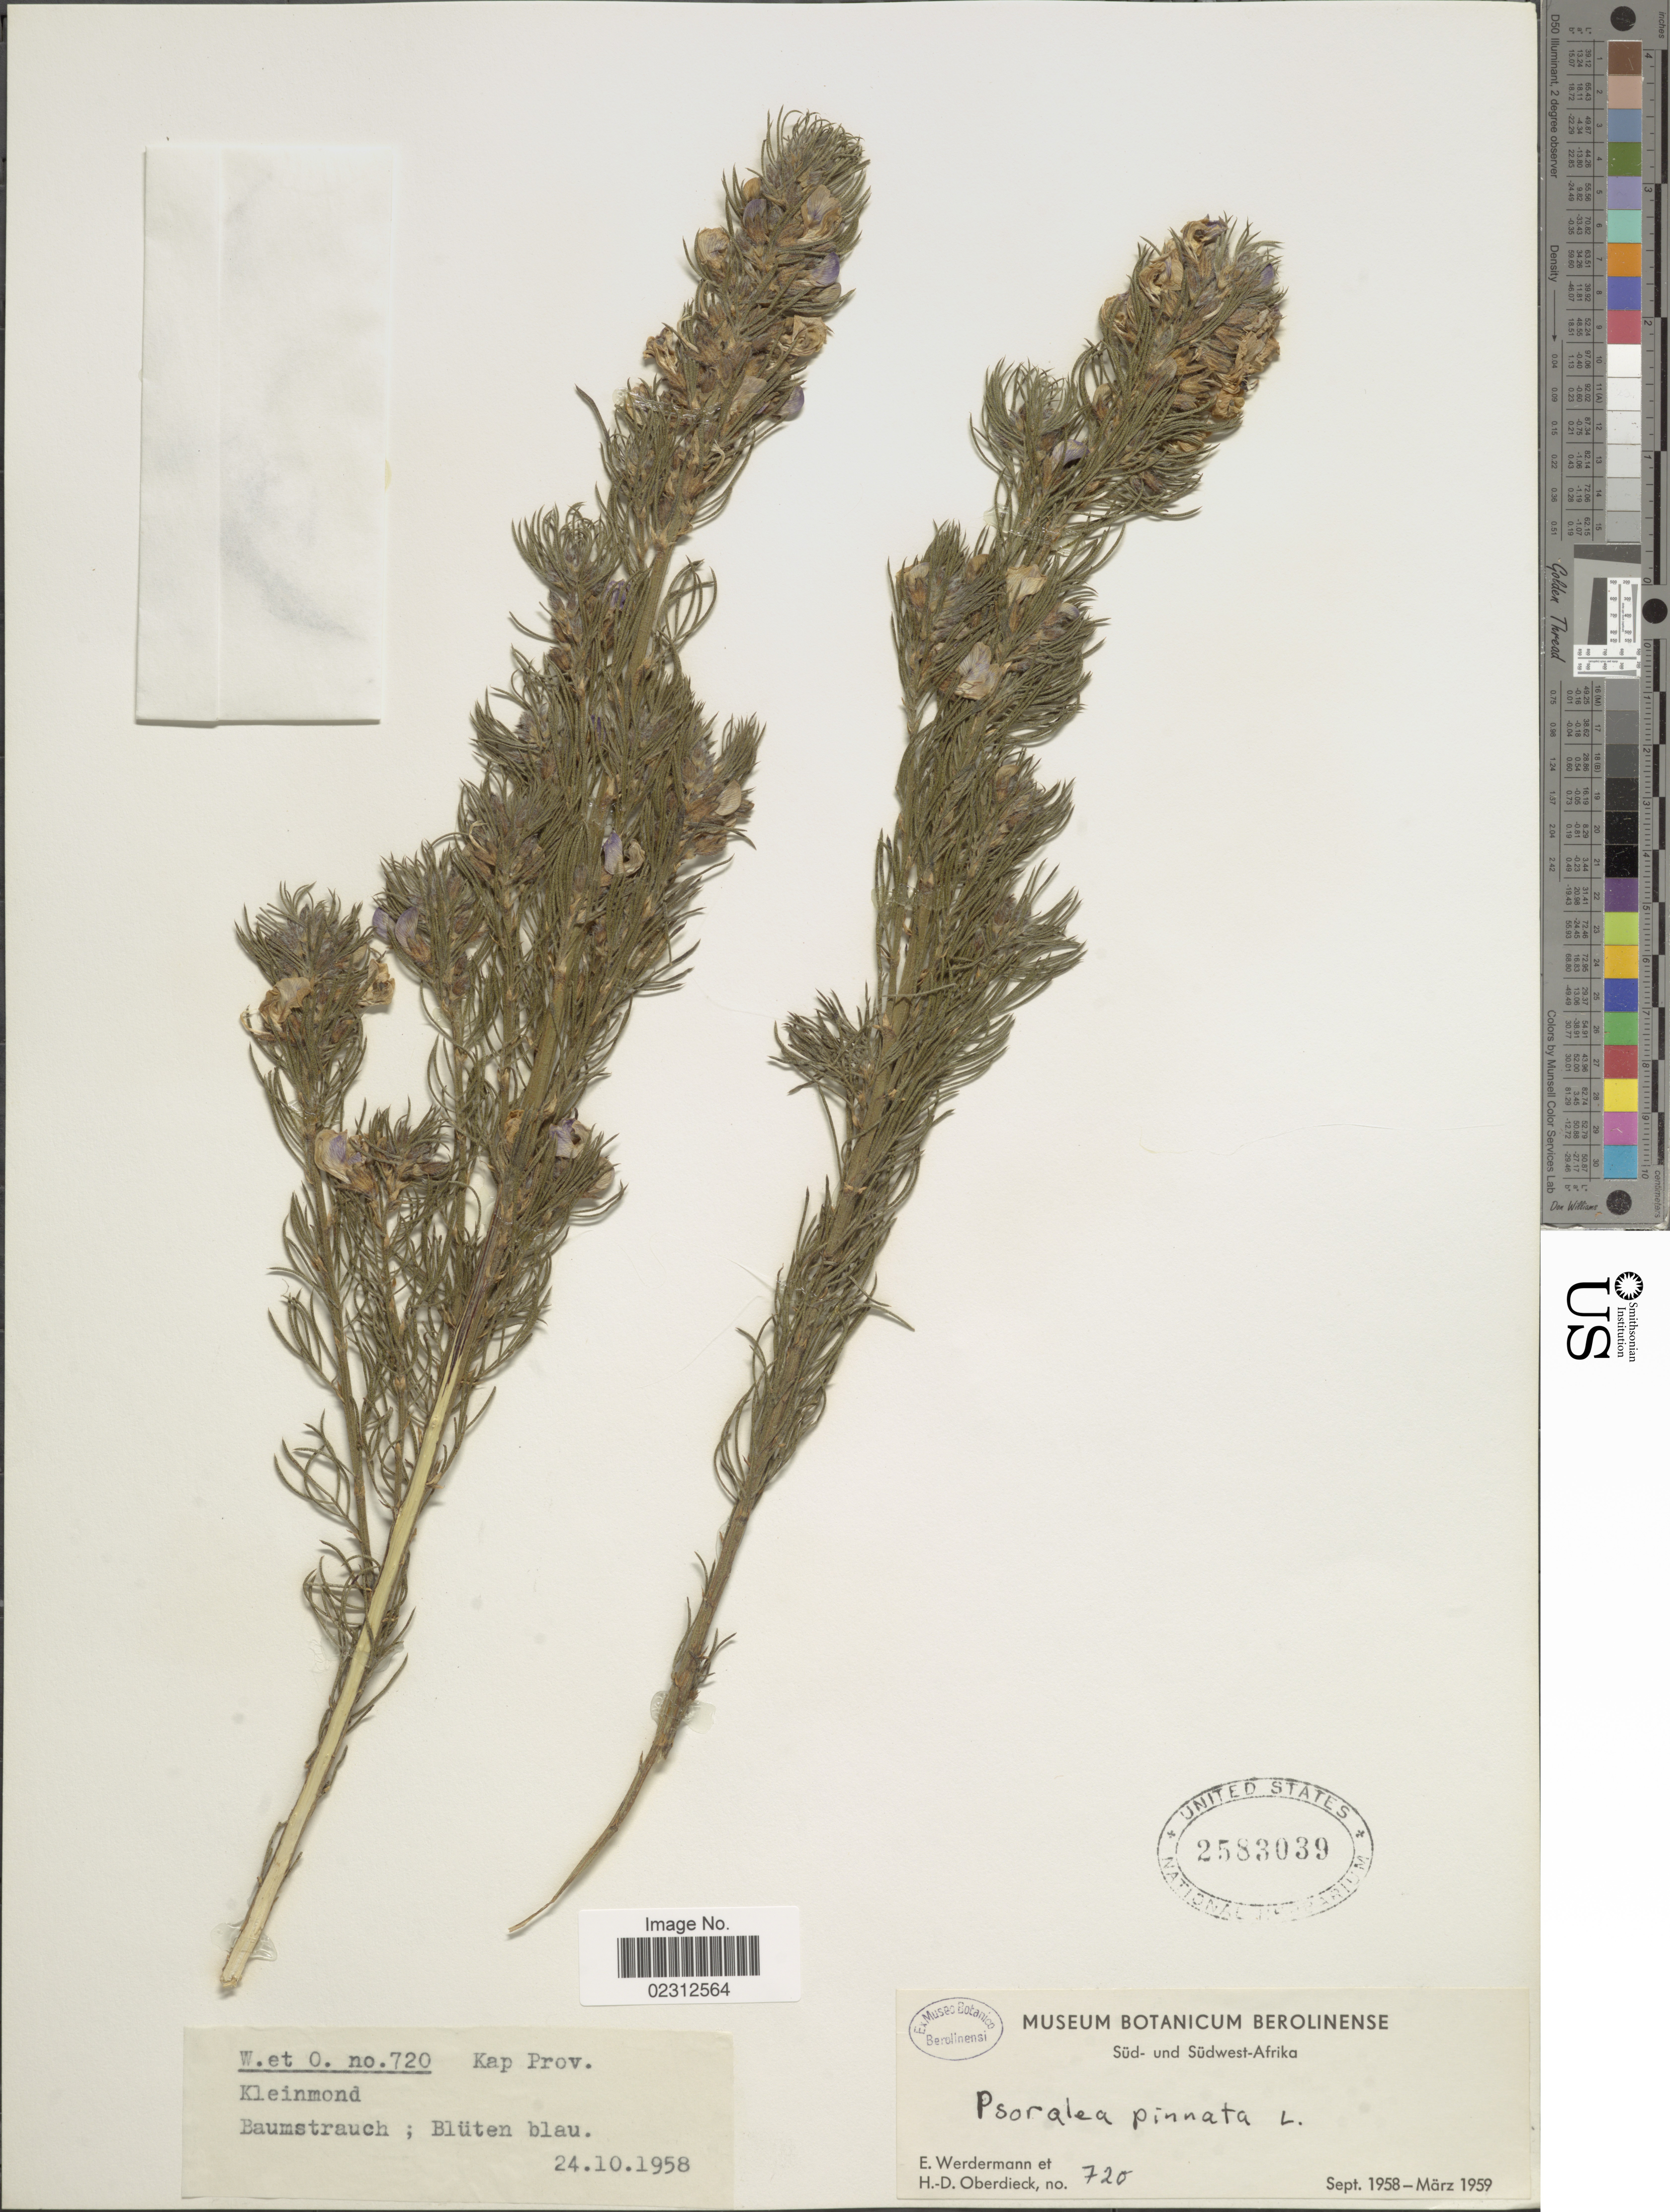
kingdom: Plantae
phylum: Tracheophyta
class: Magnoliopsida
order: Fabales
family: Fabaceae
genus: Psoralea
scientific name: Psoralea pinnata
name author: L.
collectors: E. Werdermann & H. Oberdieck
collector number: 720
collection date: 1958-10-24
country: South Africa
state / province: Western Cape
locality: Kleinmond, Baumstrauch; Bluten blau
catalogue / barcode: US 2583039